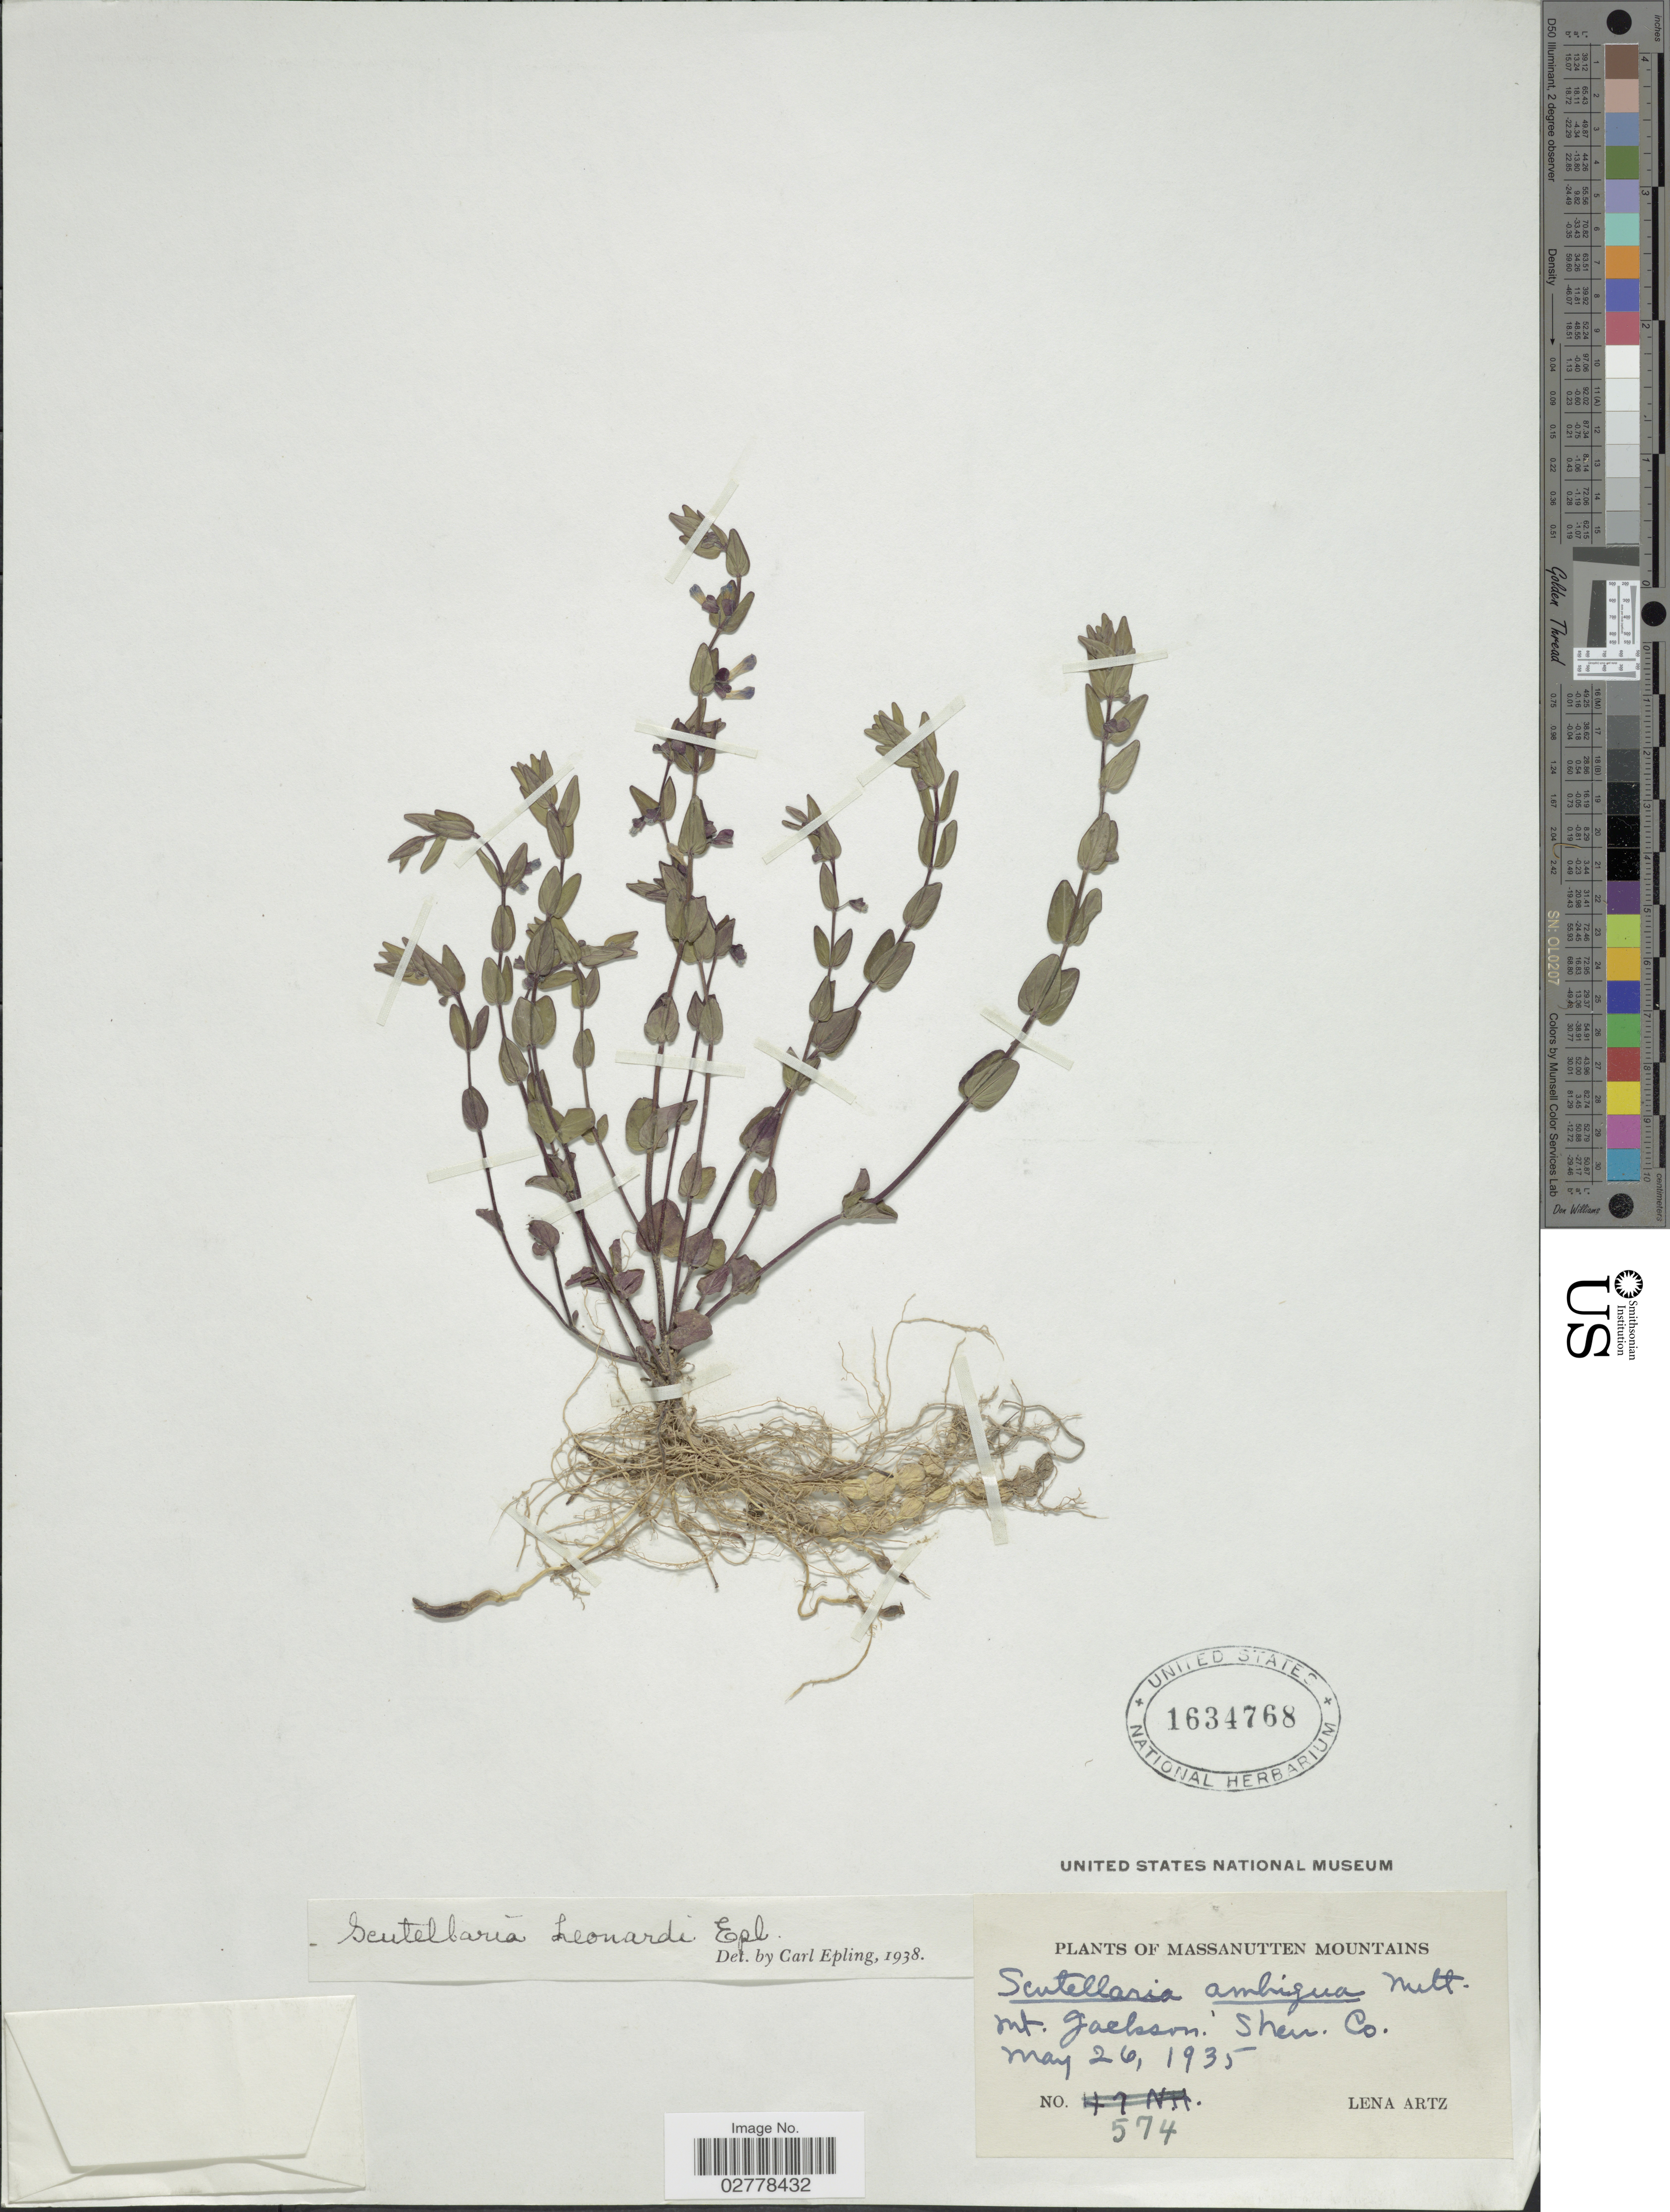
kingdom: Plantae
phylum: Tracheophyta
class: Magnoliopsida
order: Lamiales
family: Lamiaceae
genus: Scutellaria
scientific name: Scutellaria leonardii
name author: Epling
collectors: L. Artz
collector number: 574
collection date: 1935-05-26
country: United States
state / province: Virginia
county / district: Shenandoah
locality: Massanutten Mountains. Mt. Jackson. Shen Co.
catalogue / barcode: US 1634768